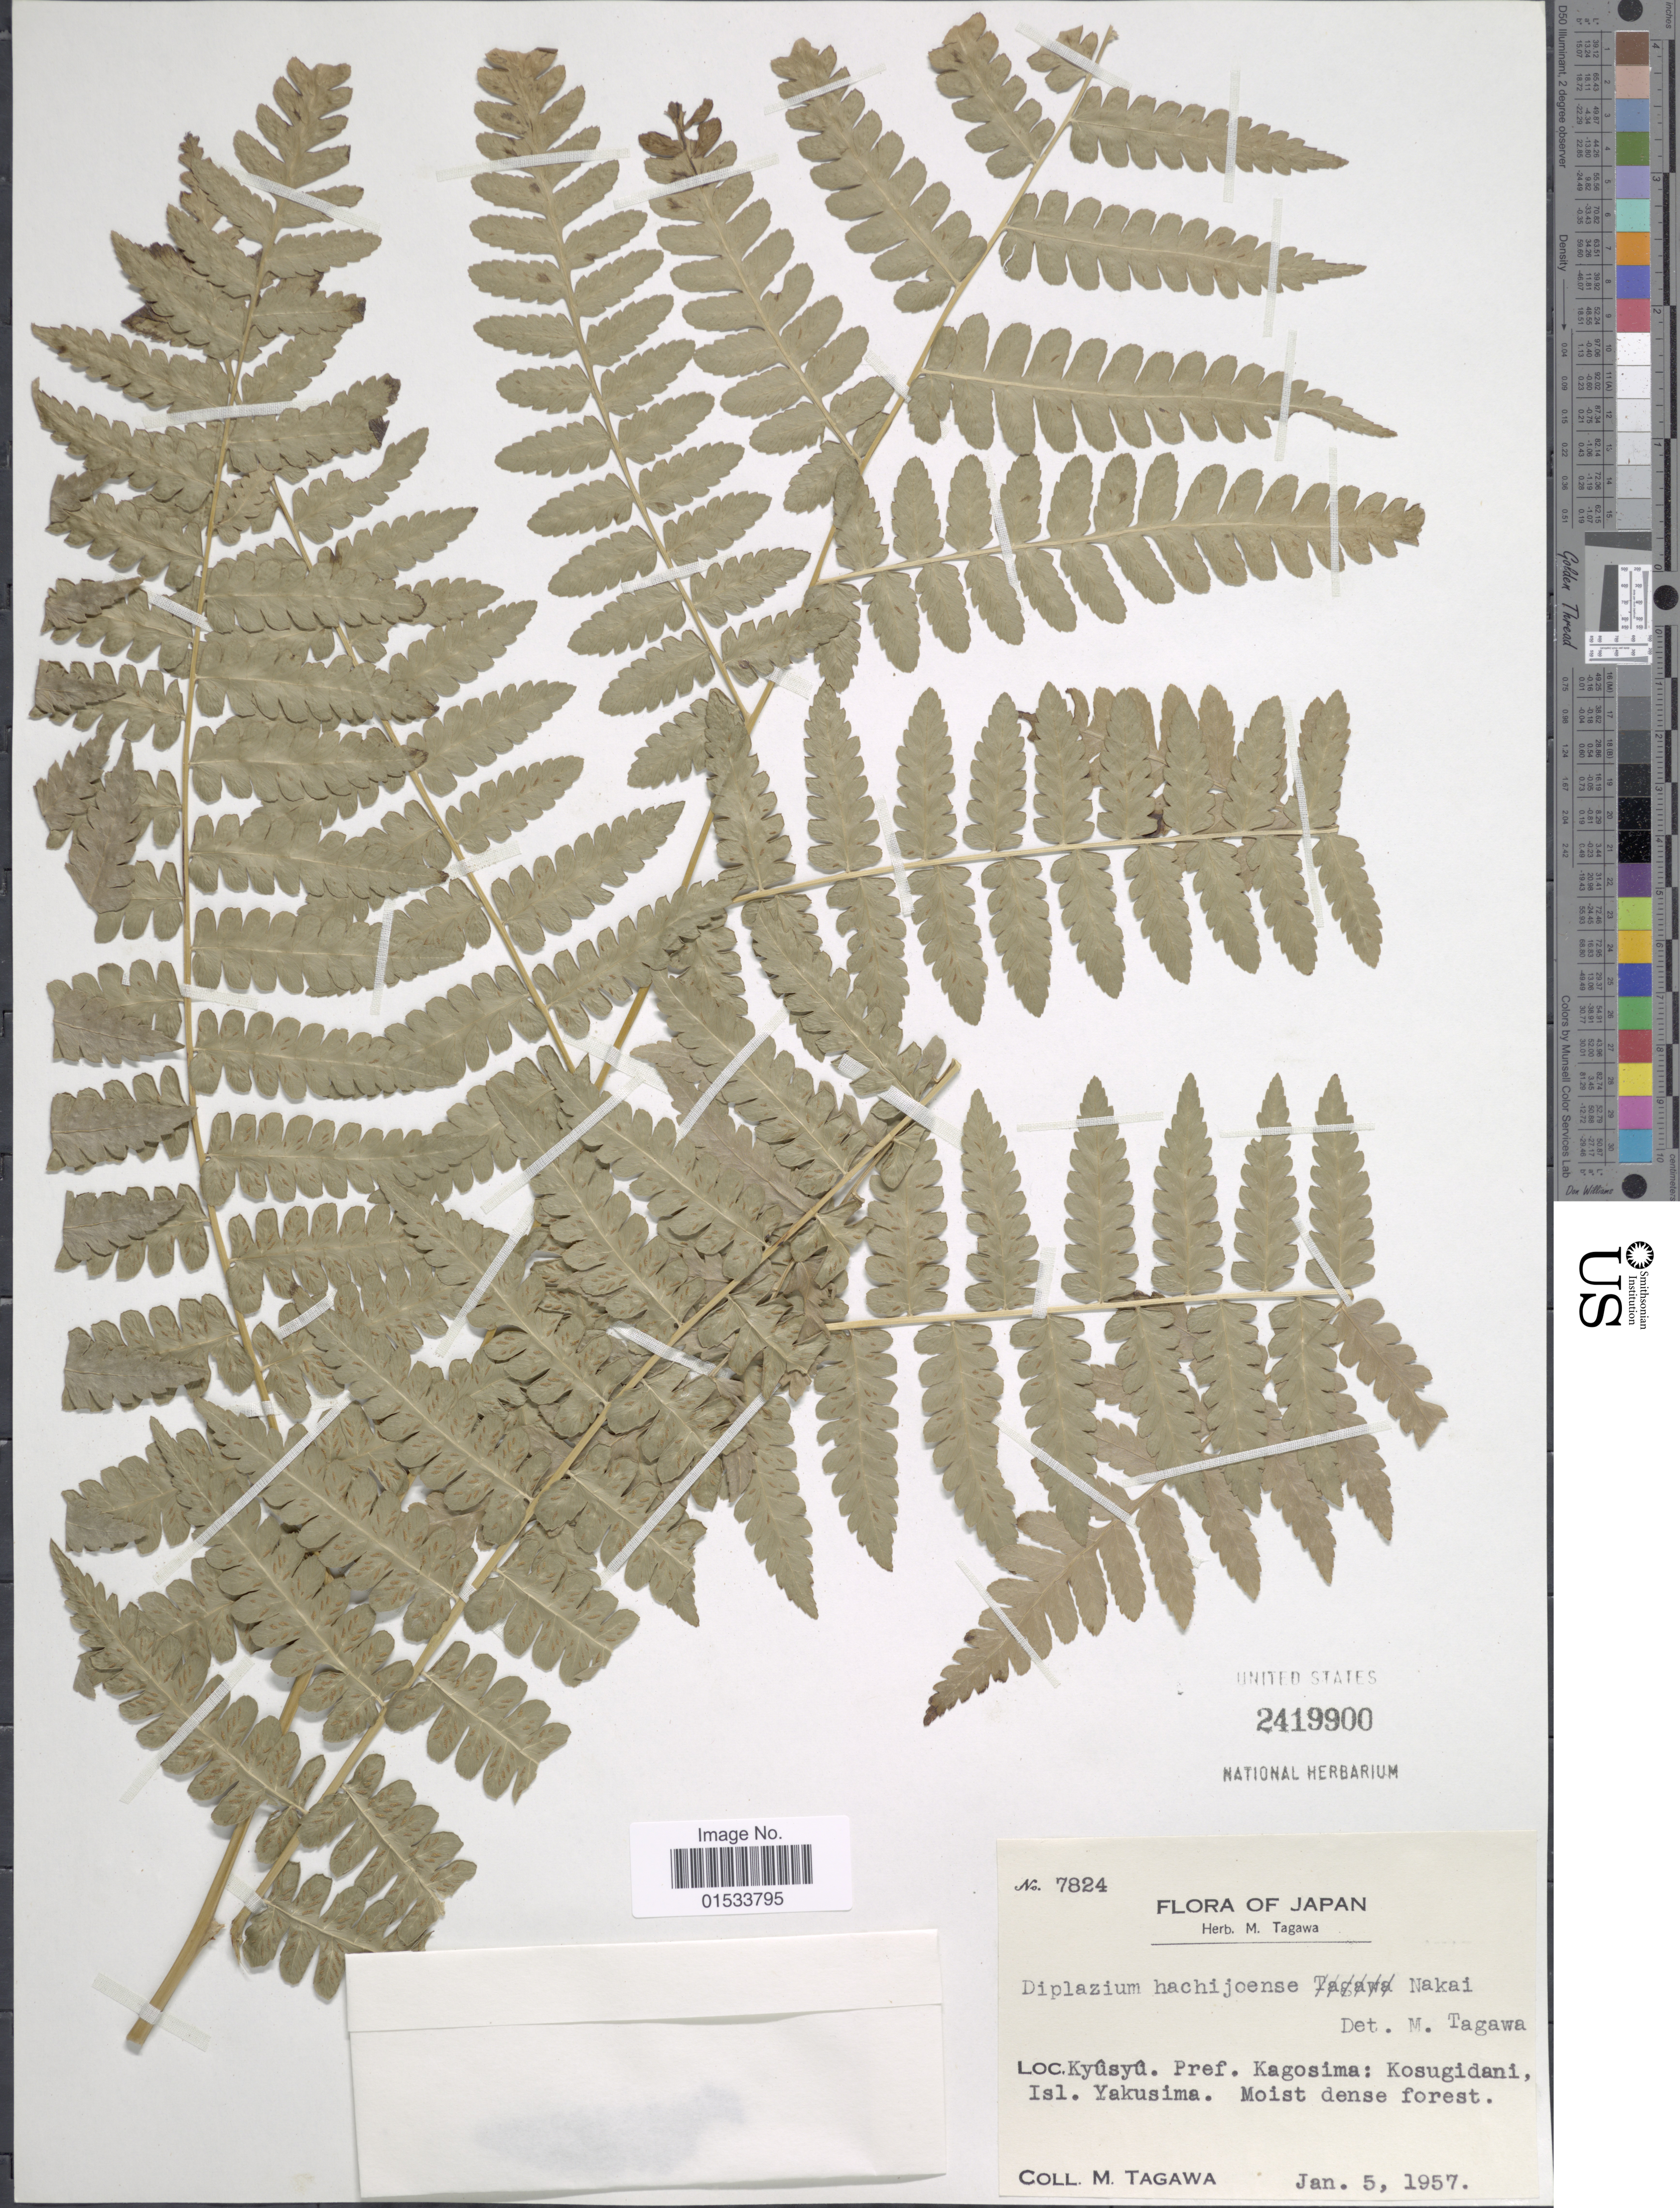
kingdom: Plantae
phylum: Tracheophyta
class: Polypodiopsida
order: Polypodiales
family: Athyriaceae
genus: Diplazium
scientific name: Diplazium hachijoense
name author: Nakai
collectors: M. Tagawa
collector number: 7824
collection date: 1957-01-05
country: Japan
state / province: Kagosima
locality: Kyûsû Kosugidani, Isl. Yakusima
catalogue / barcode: US 2419900